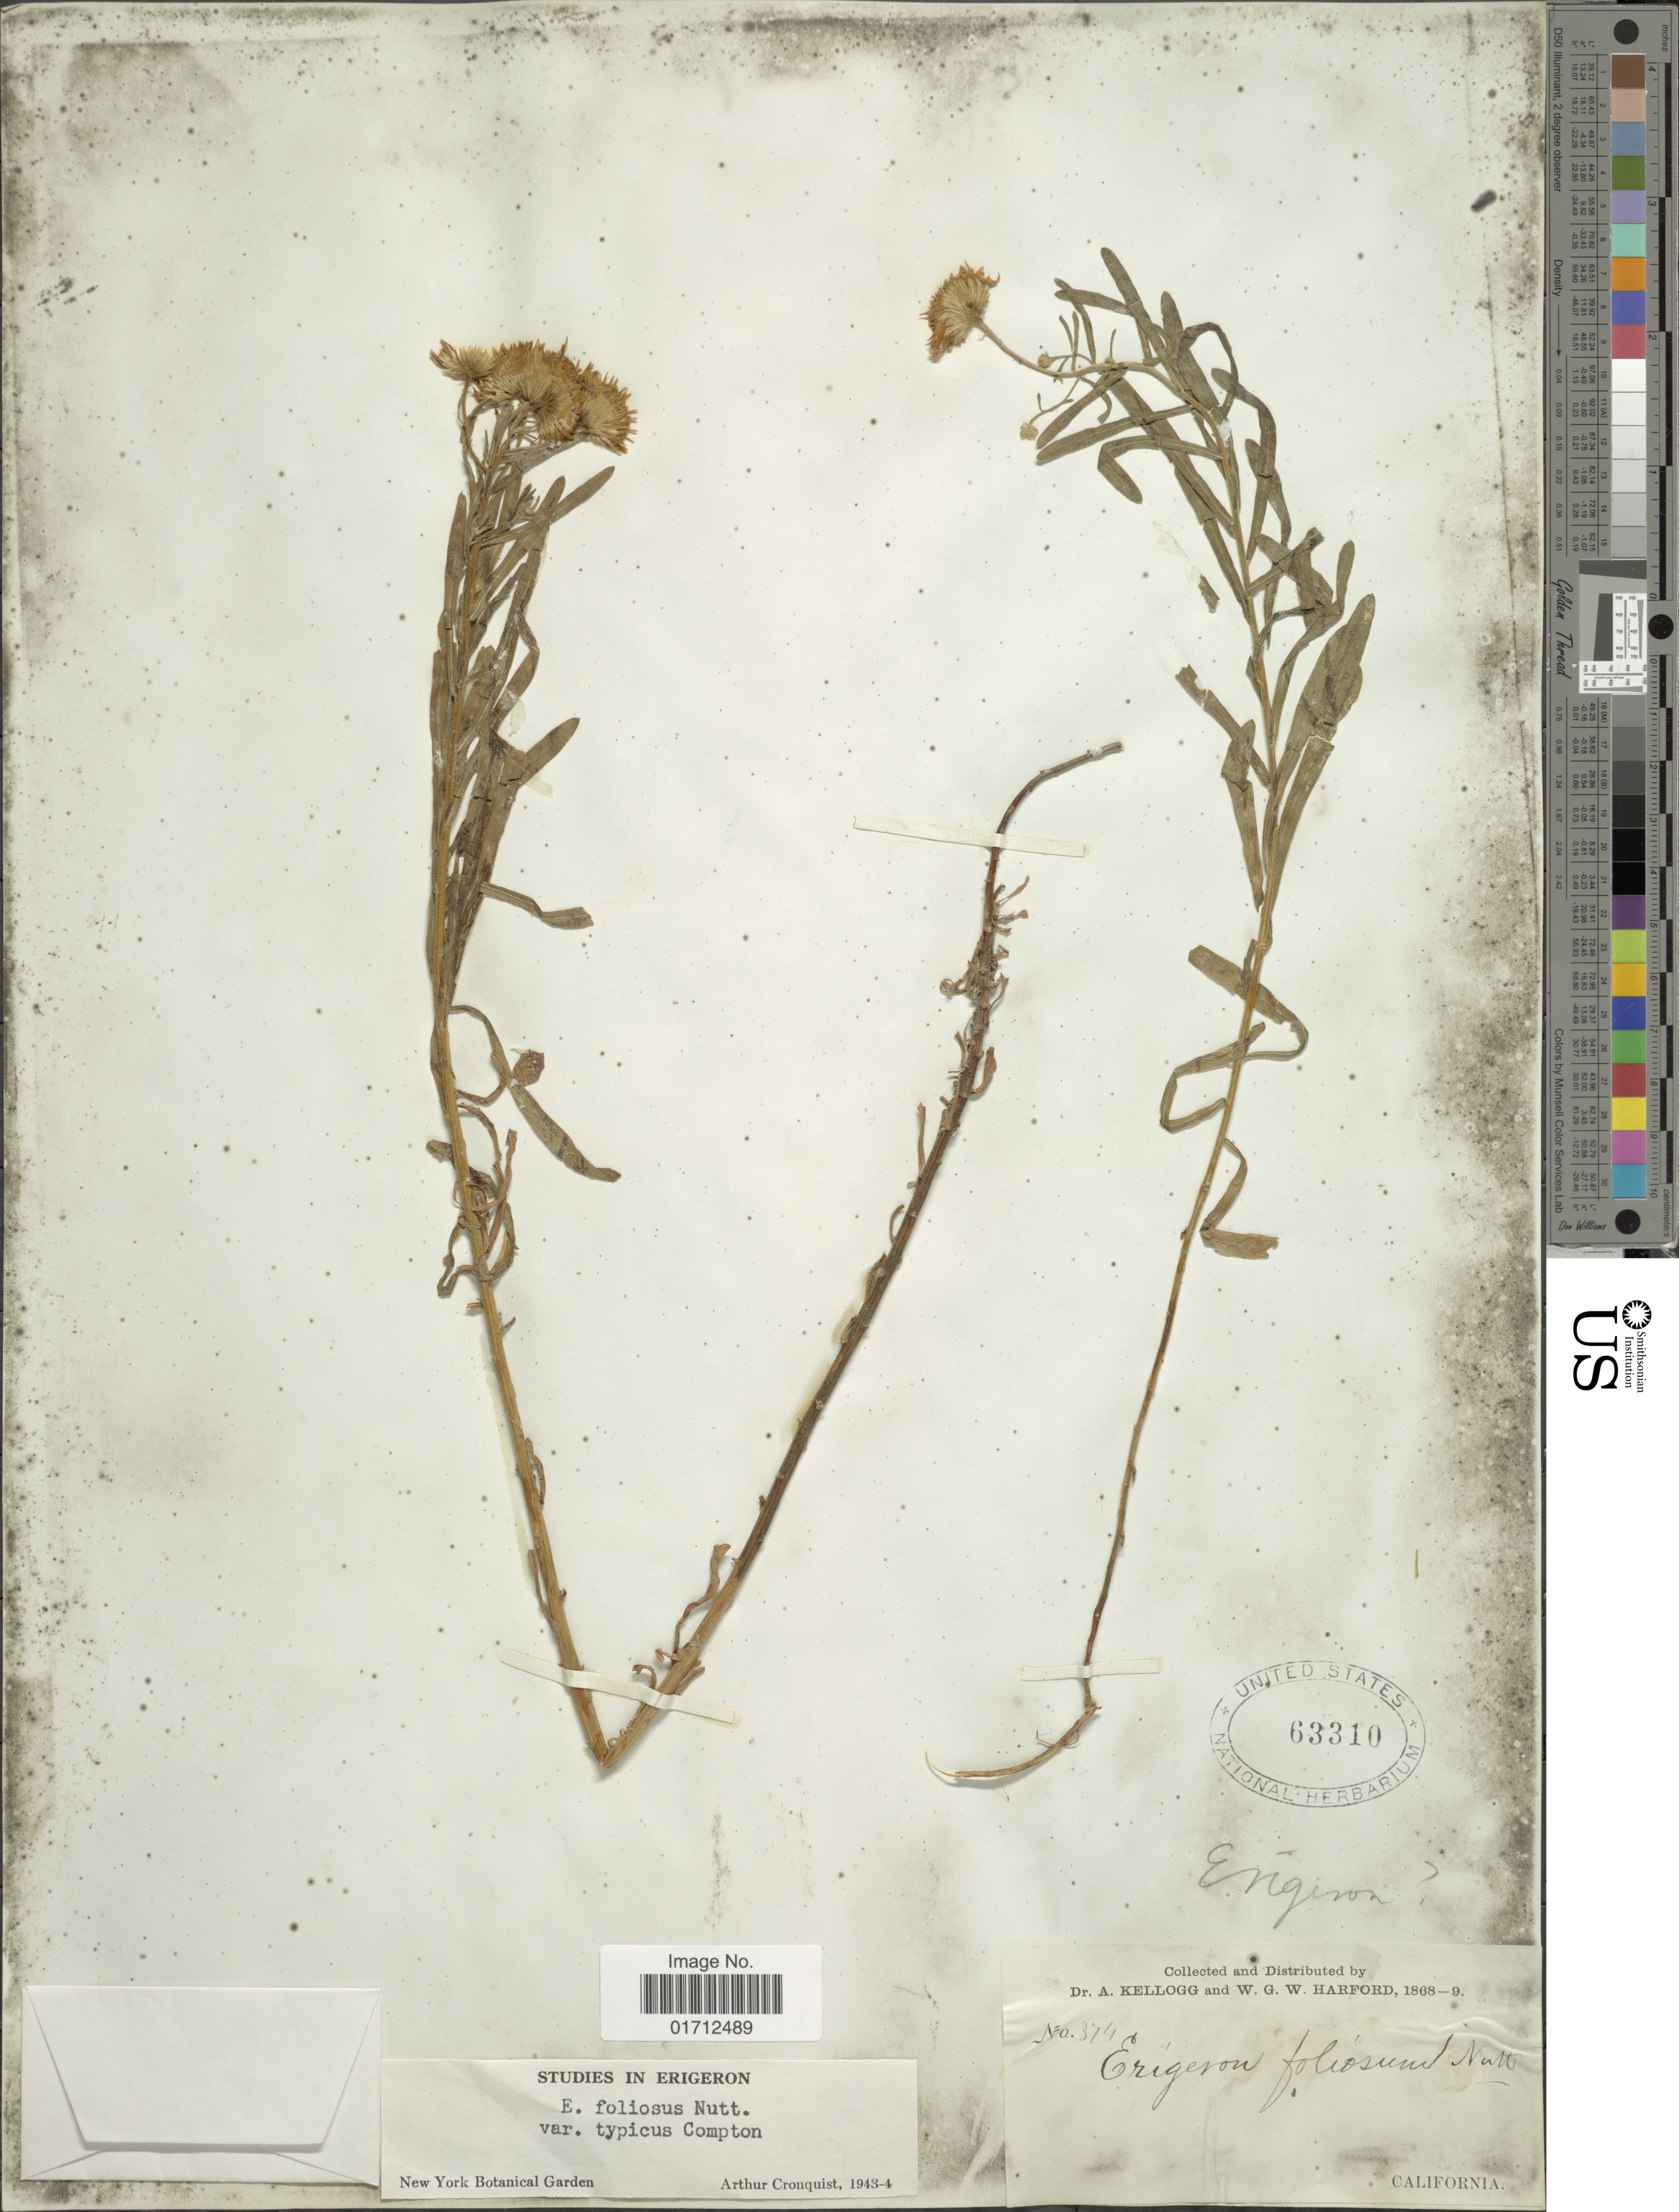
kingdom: Plantae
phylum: Tracheophyta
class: Magnoliopsida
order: Asterales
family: Asteraceae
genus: Erigeron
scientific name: Erigeron foliosus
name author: Nutt.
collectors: A. Kellogg & W. G. W. Harford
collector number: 374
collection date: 1868/1869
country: United States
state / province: California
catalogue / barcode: US 63310